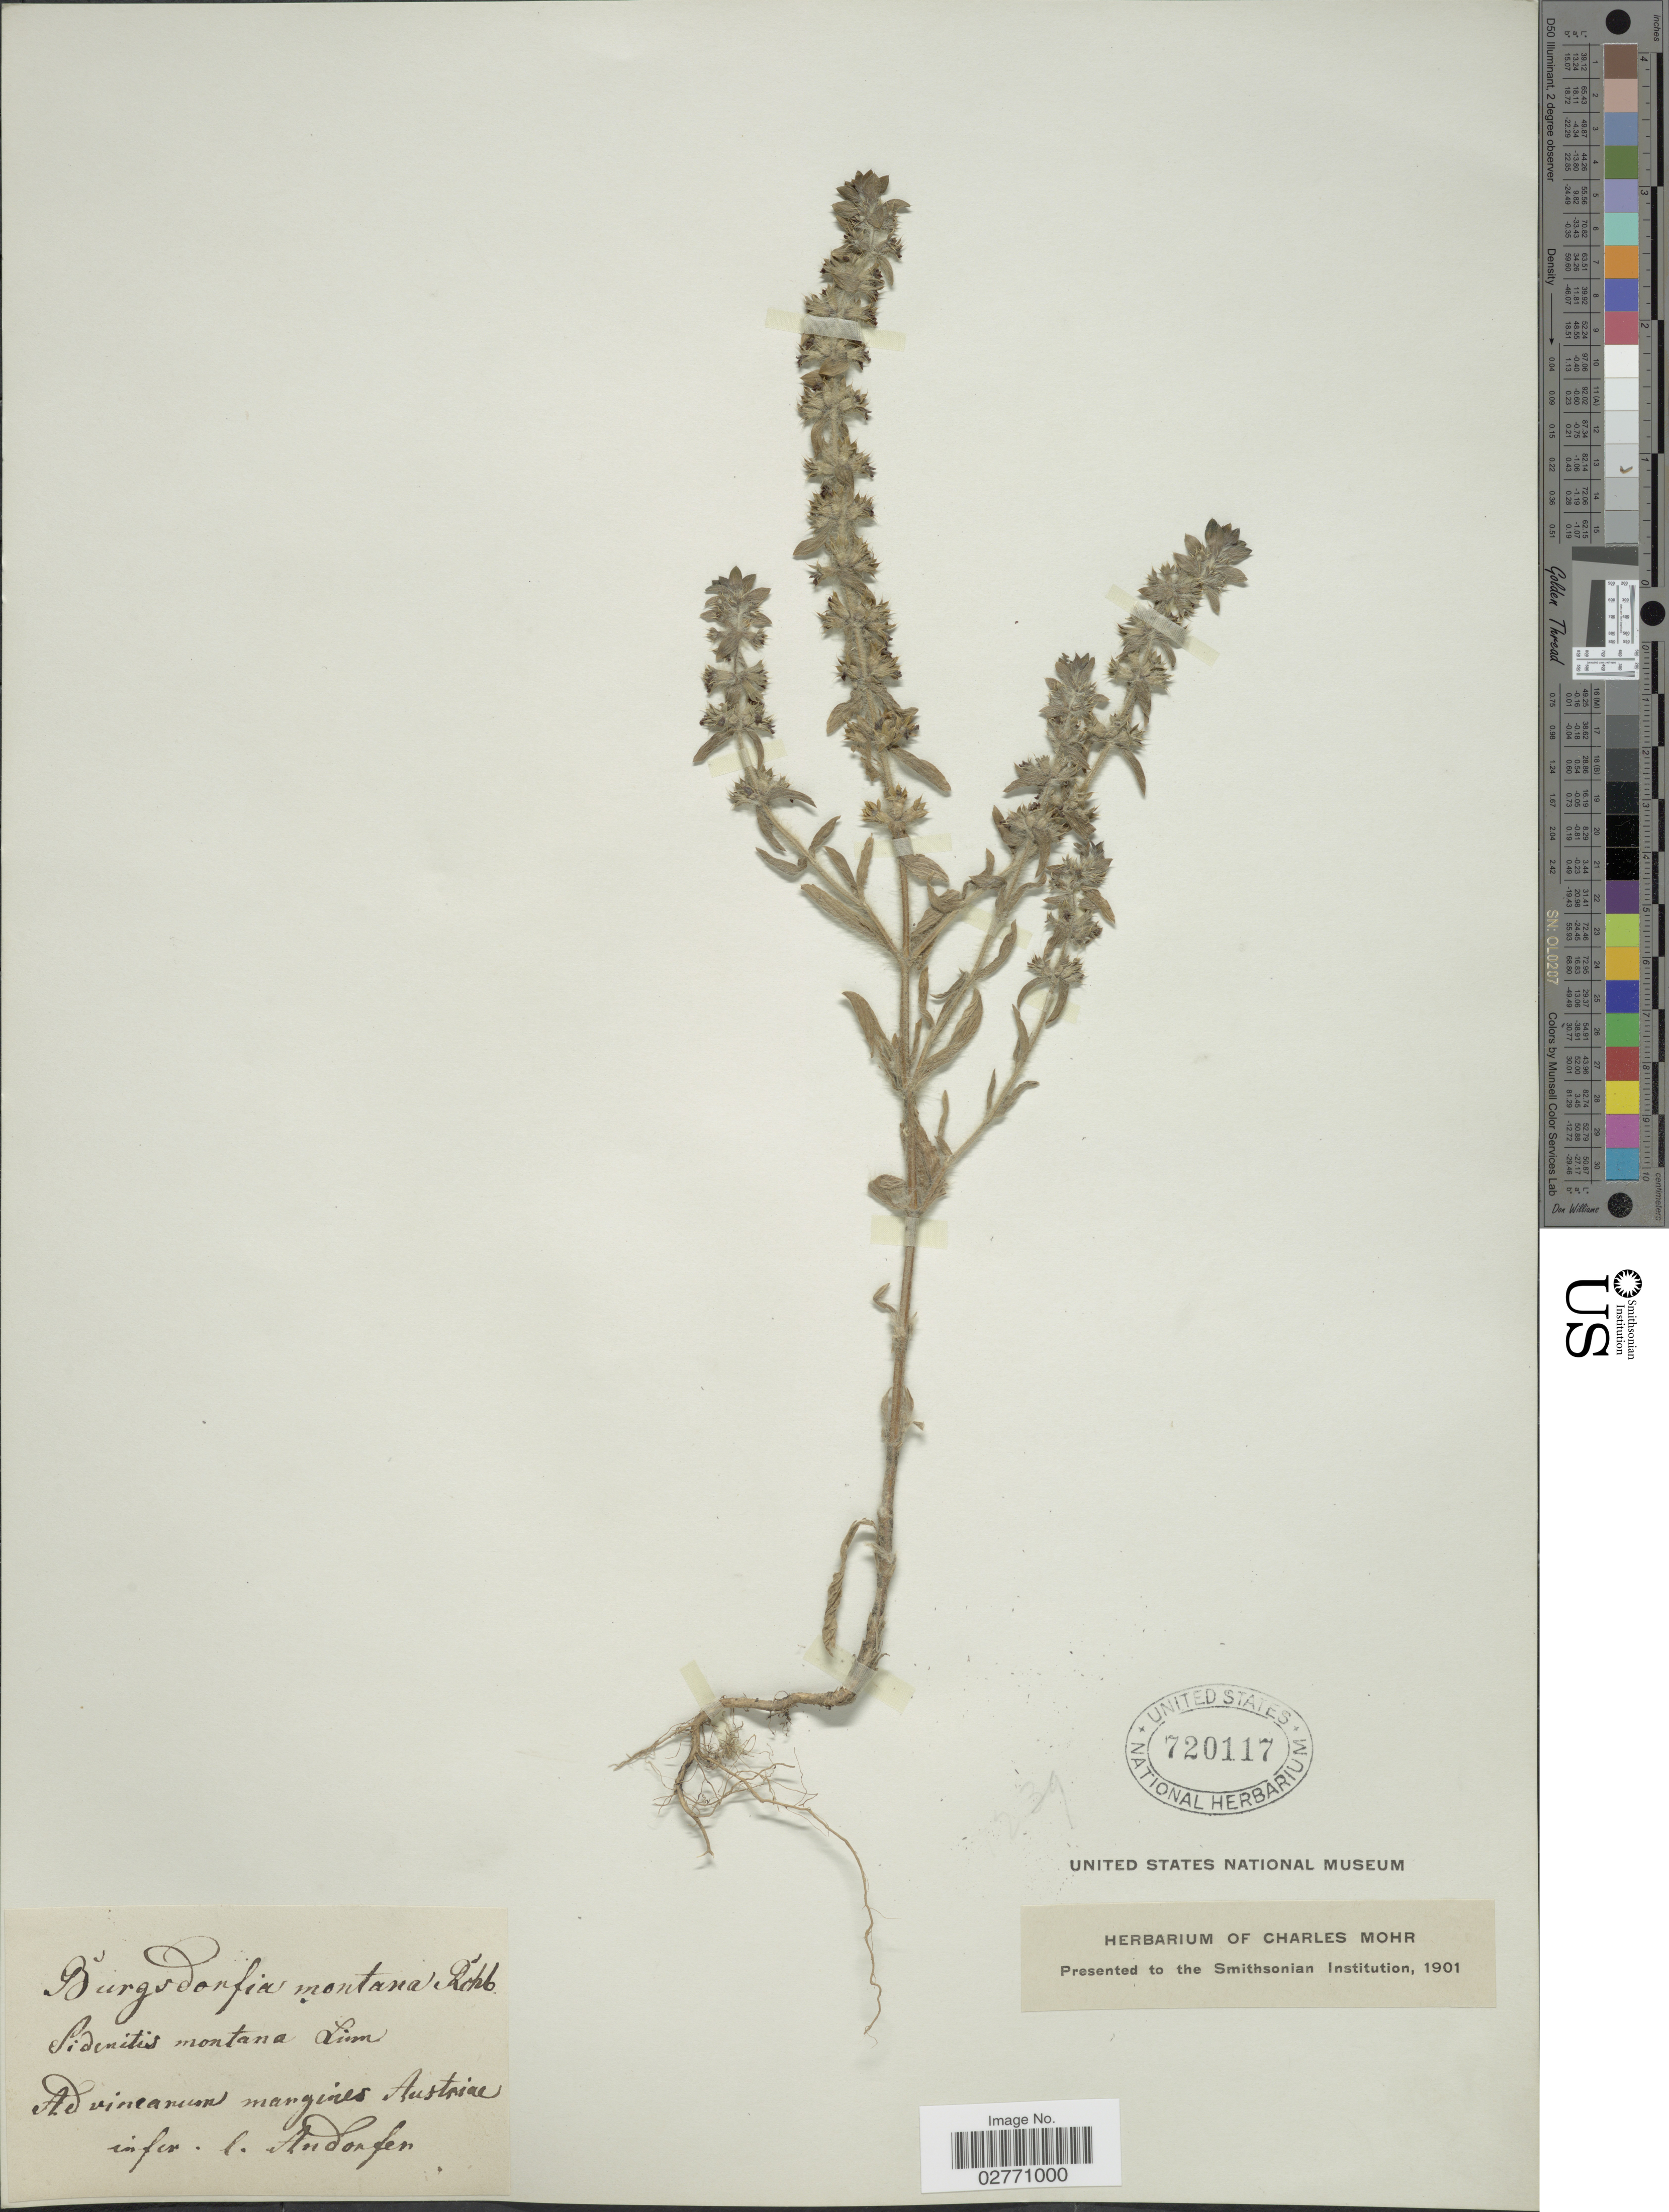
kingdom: Plantae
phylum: Tracheophyta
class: Magnoliopsida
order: Lamiales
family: Lamiaceae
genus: Sideritis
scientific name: Sideritis montana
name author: L.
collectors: ex herb. Charles Mohr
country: Austria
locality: Ad vineanum margines Austriae infer. l. Andorfen.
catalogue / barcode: US 720117